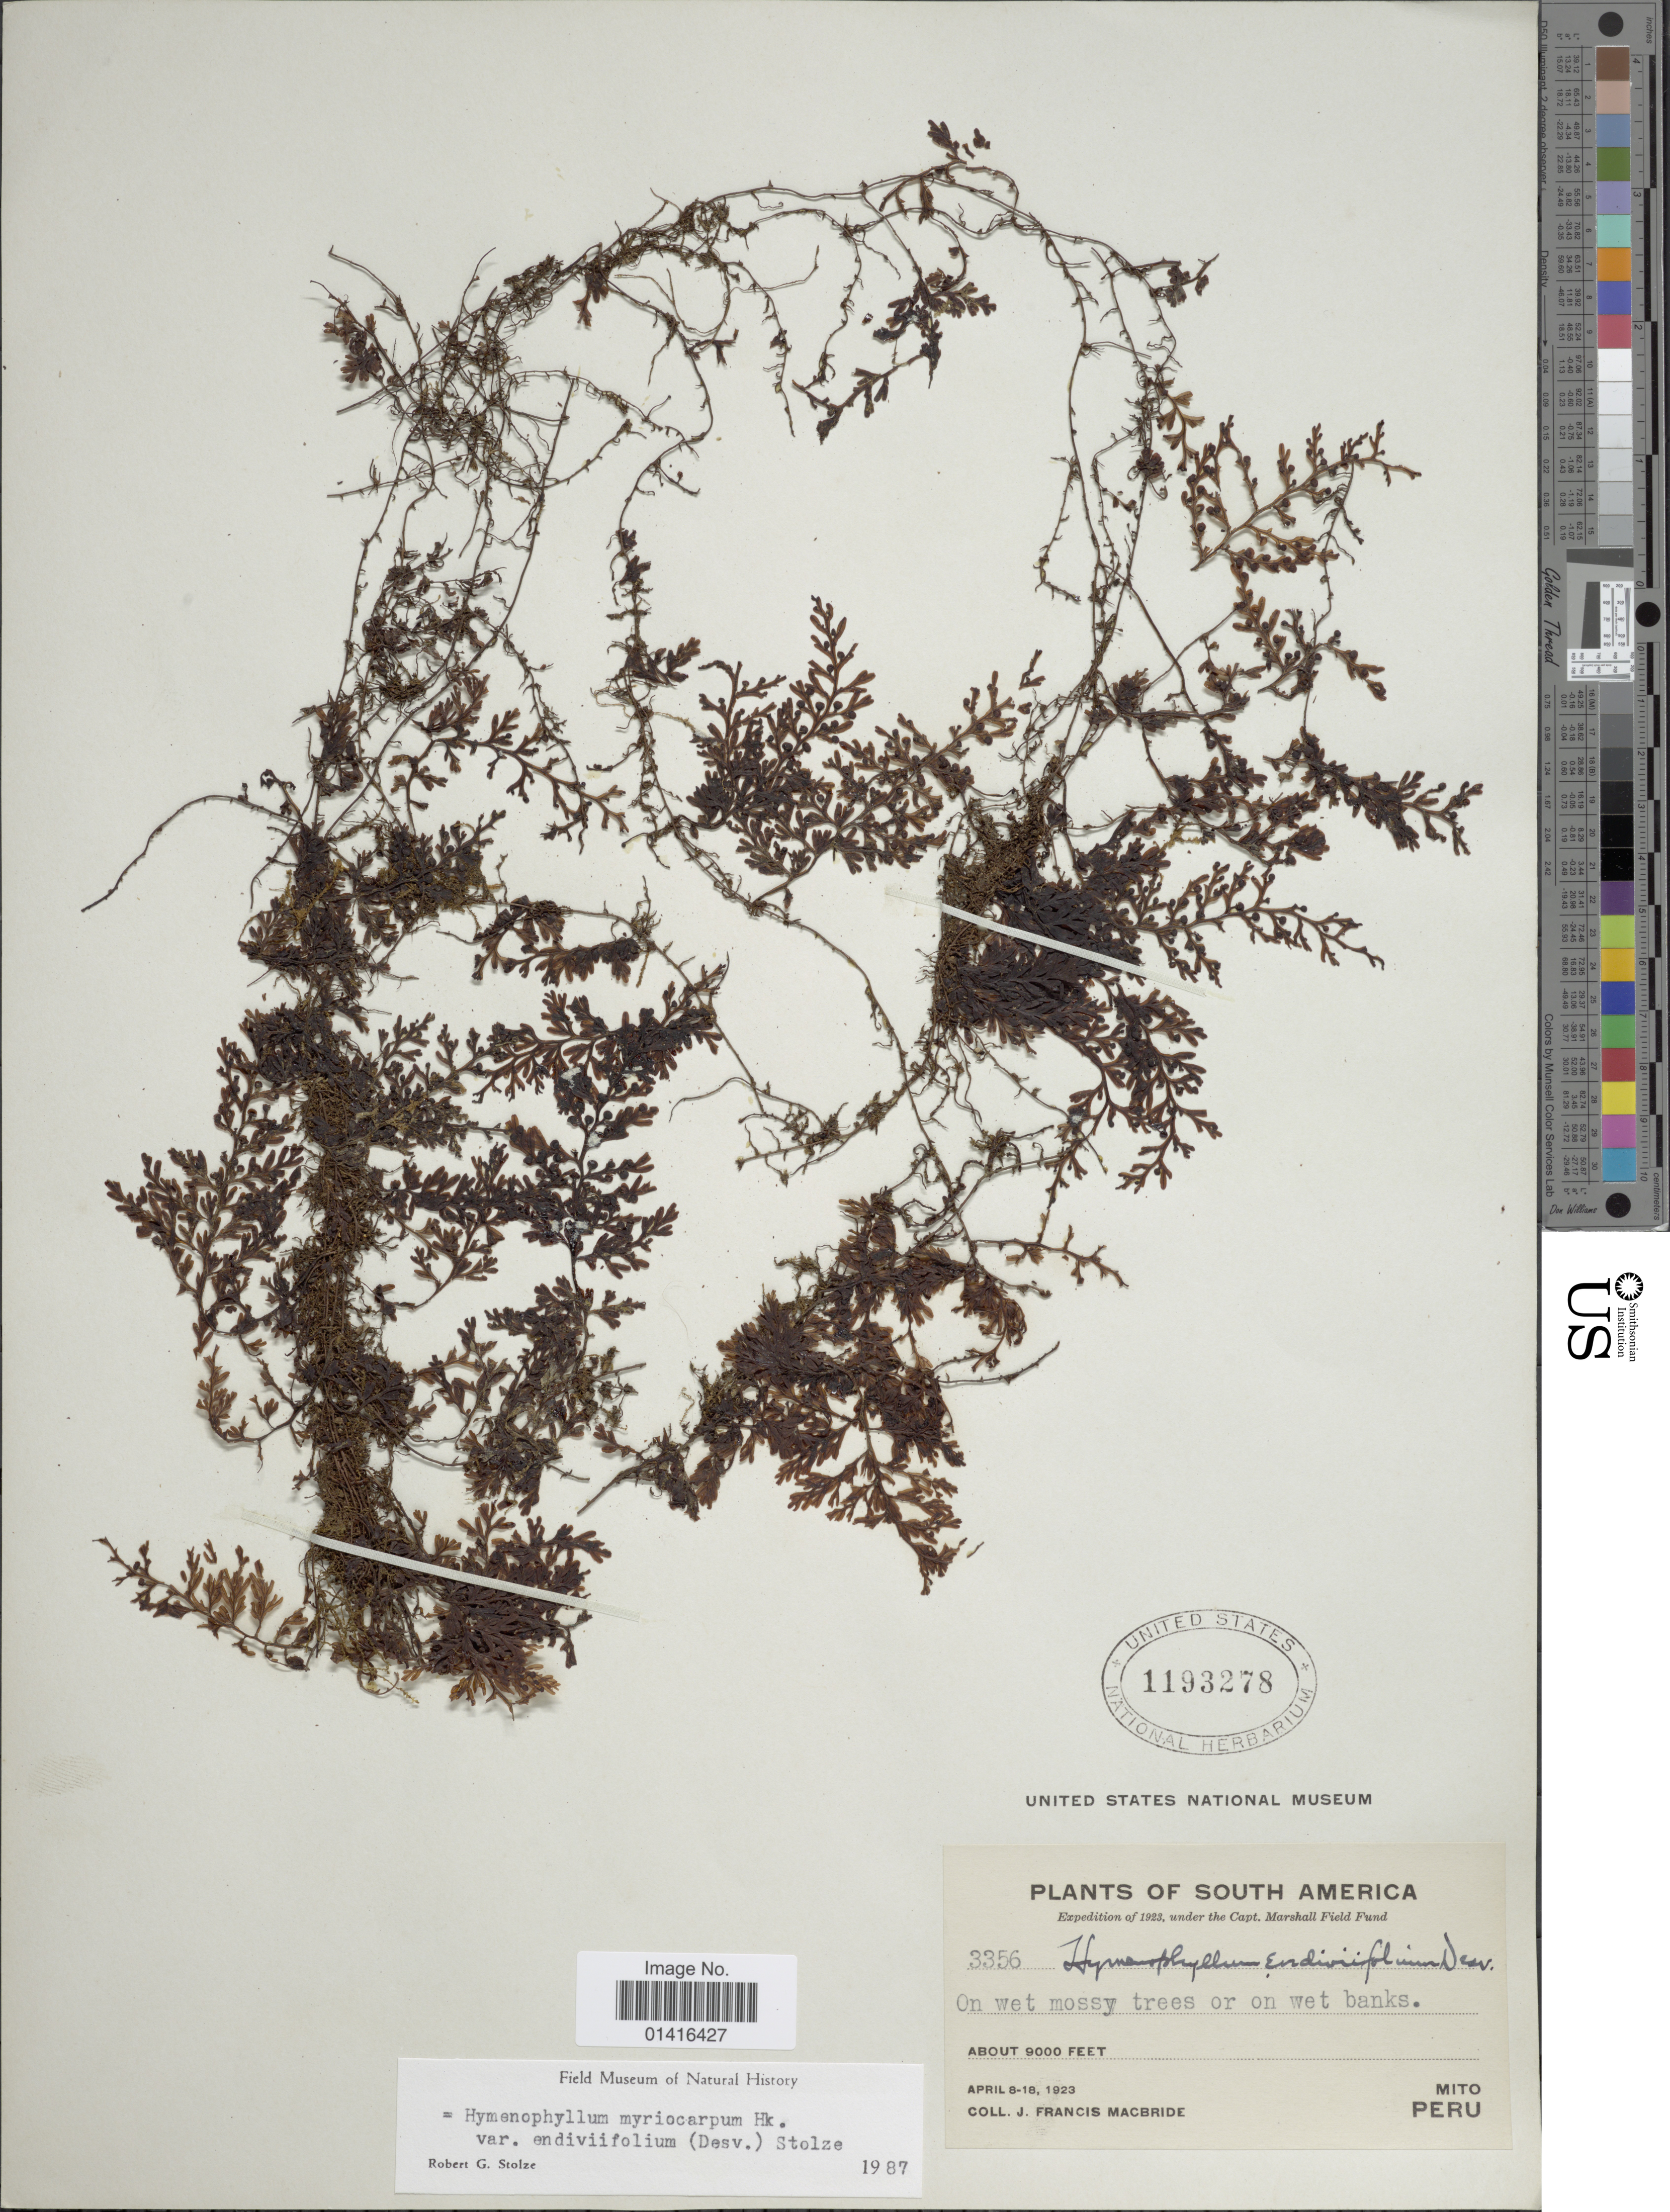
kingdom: Plantae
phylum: Tracheophyta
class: Polypodiopsida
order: Hymenophyllales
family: Hymenophyllaceae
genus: Hymenophyllum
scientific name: Hymenophyllum myriocarpum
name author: Hook.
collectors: J. F. Macbride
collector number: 3356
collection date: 1923-04-08/1923-04-18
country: Peru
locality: On wet mossy trees or on wet banks. Mito.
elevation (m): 274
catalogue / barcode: US 1193278